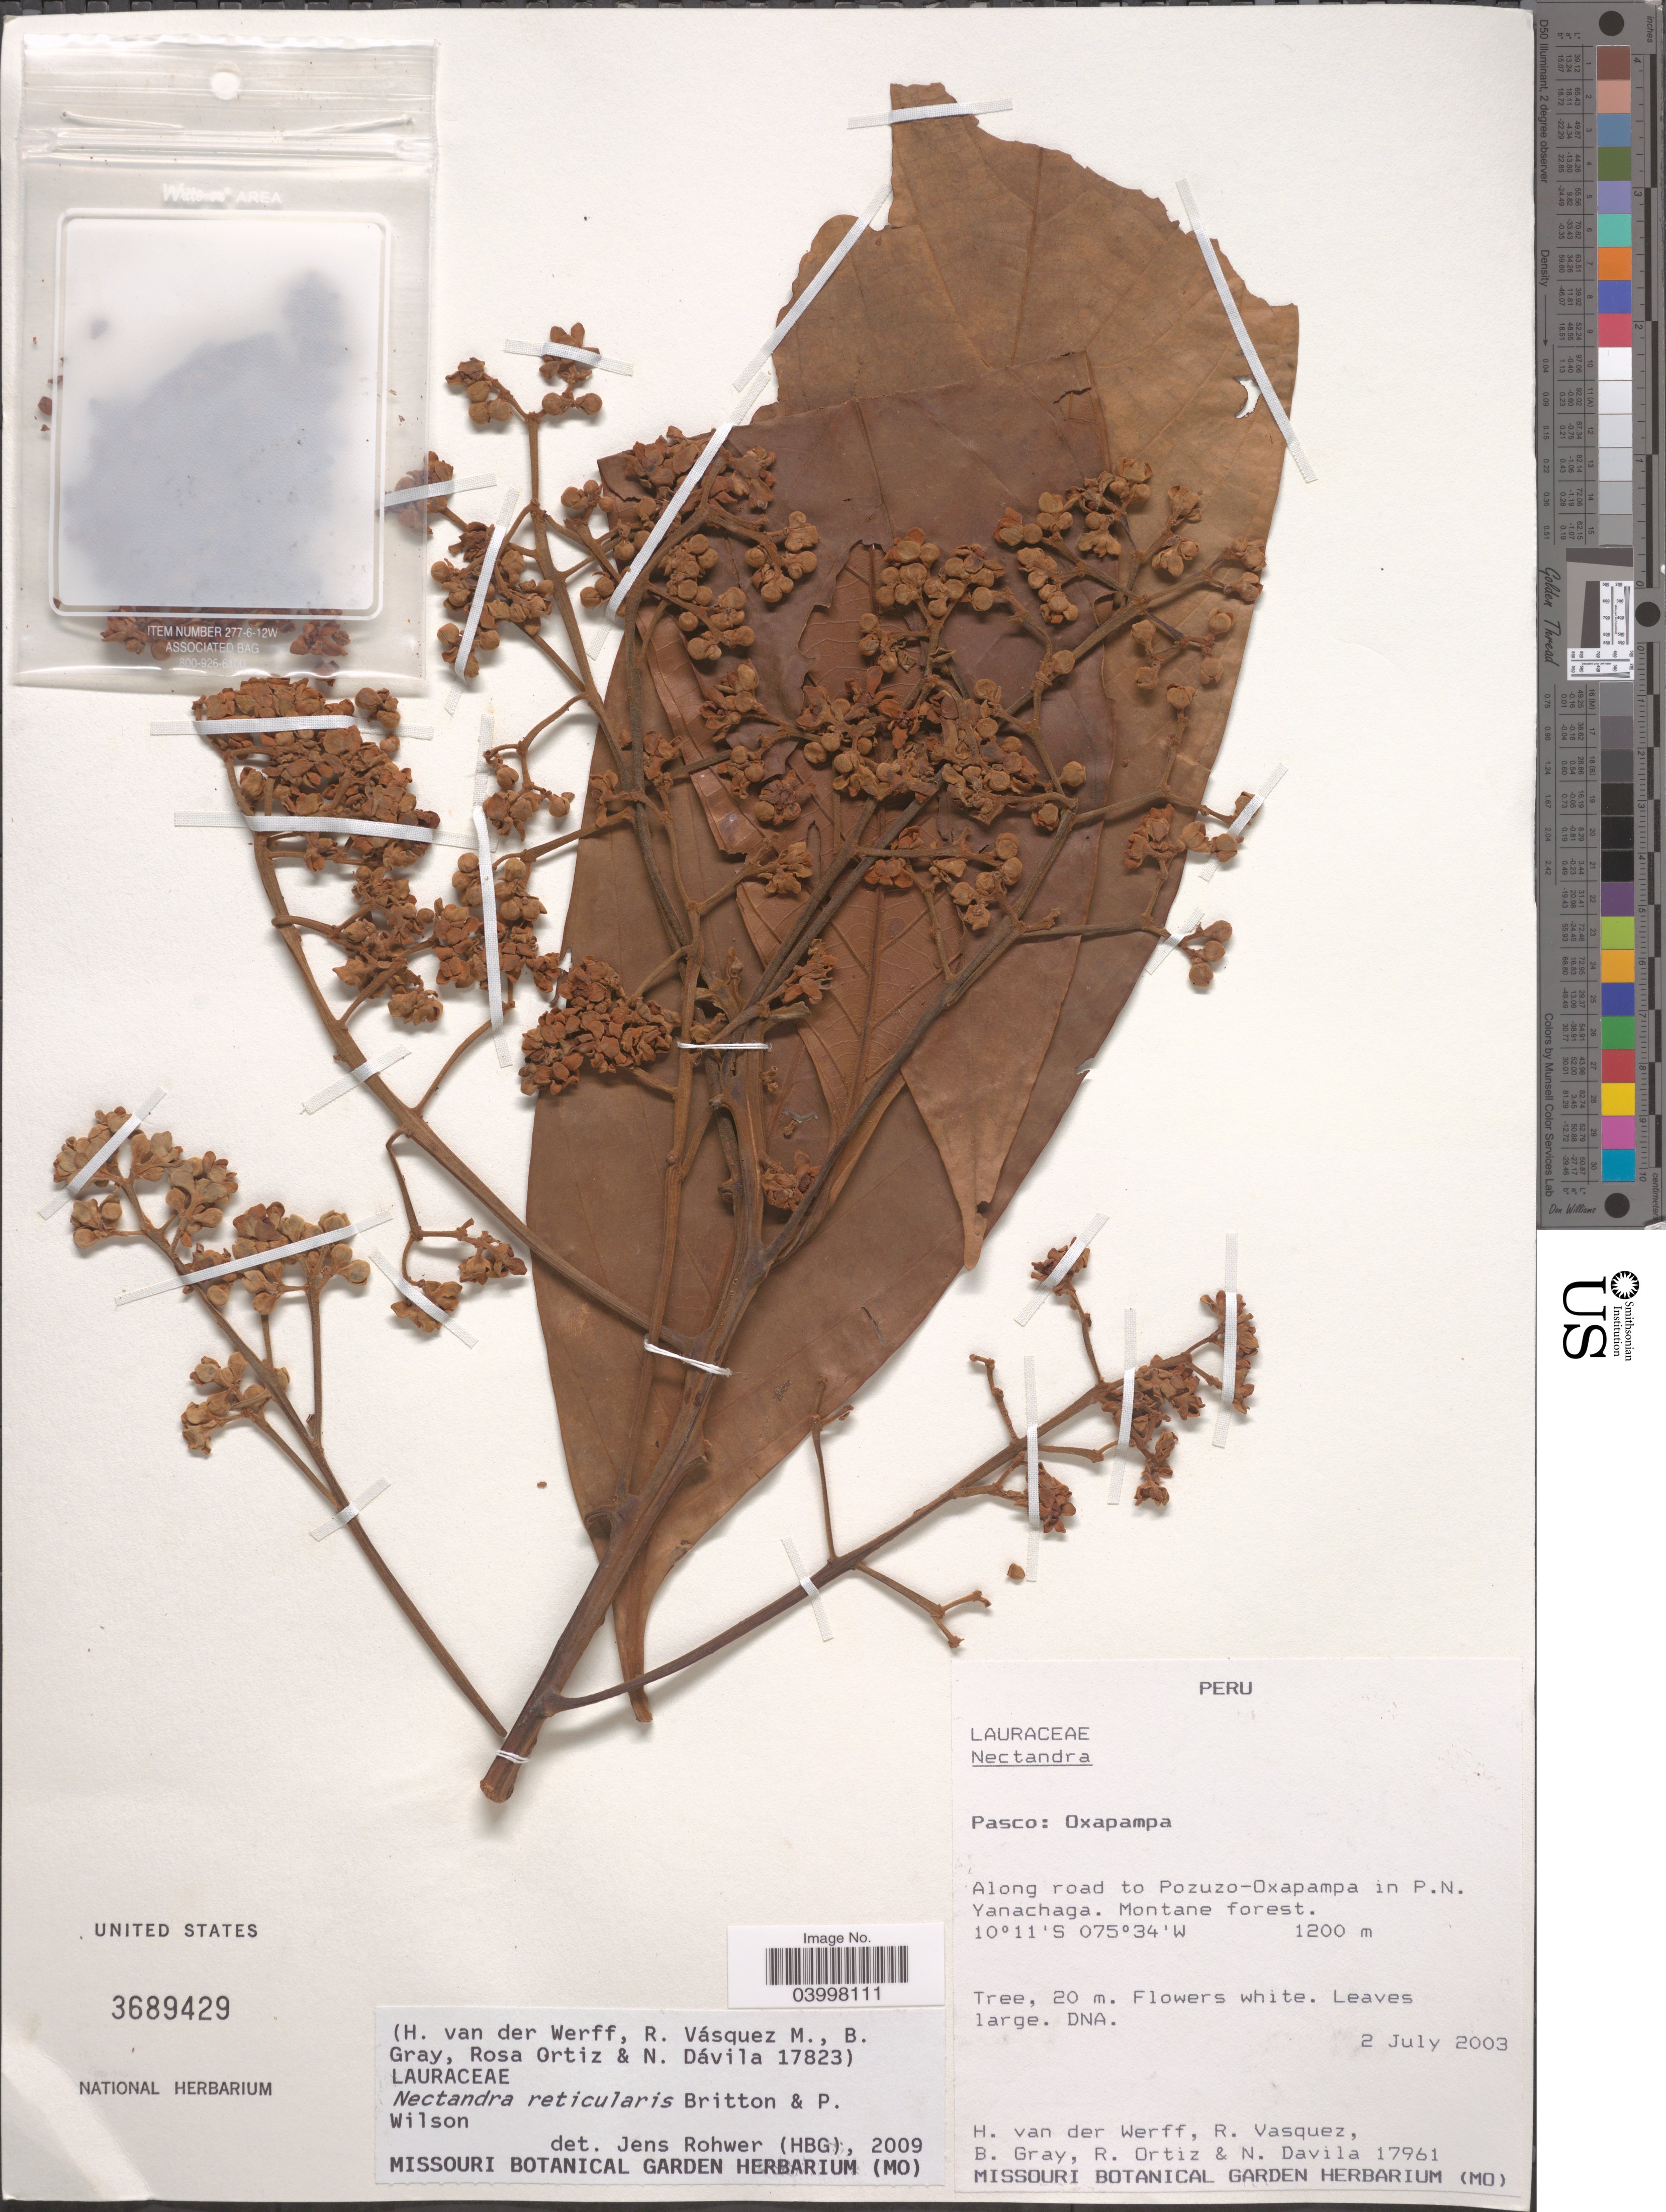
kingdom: Plantae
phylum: Tracheophyta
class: Magnoliopsida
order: Laurales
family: Lauraceae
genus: Nectandra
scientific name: Nectandra reticularis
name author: Britton & P. Wilson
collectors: H. van der Werff, R. Vasquez, B. Gray, R. Ortiz & N. Dávila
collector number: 17961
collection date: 2003-07-02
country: Peru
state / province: Pasco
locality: Oxapampa. Along road to Pozuzo-Oxapampa in P.N. Yanachaga.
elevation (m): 1200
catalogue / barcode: US 3689429